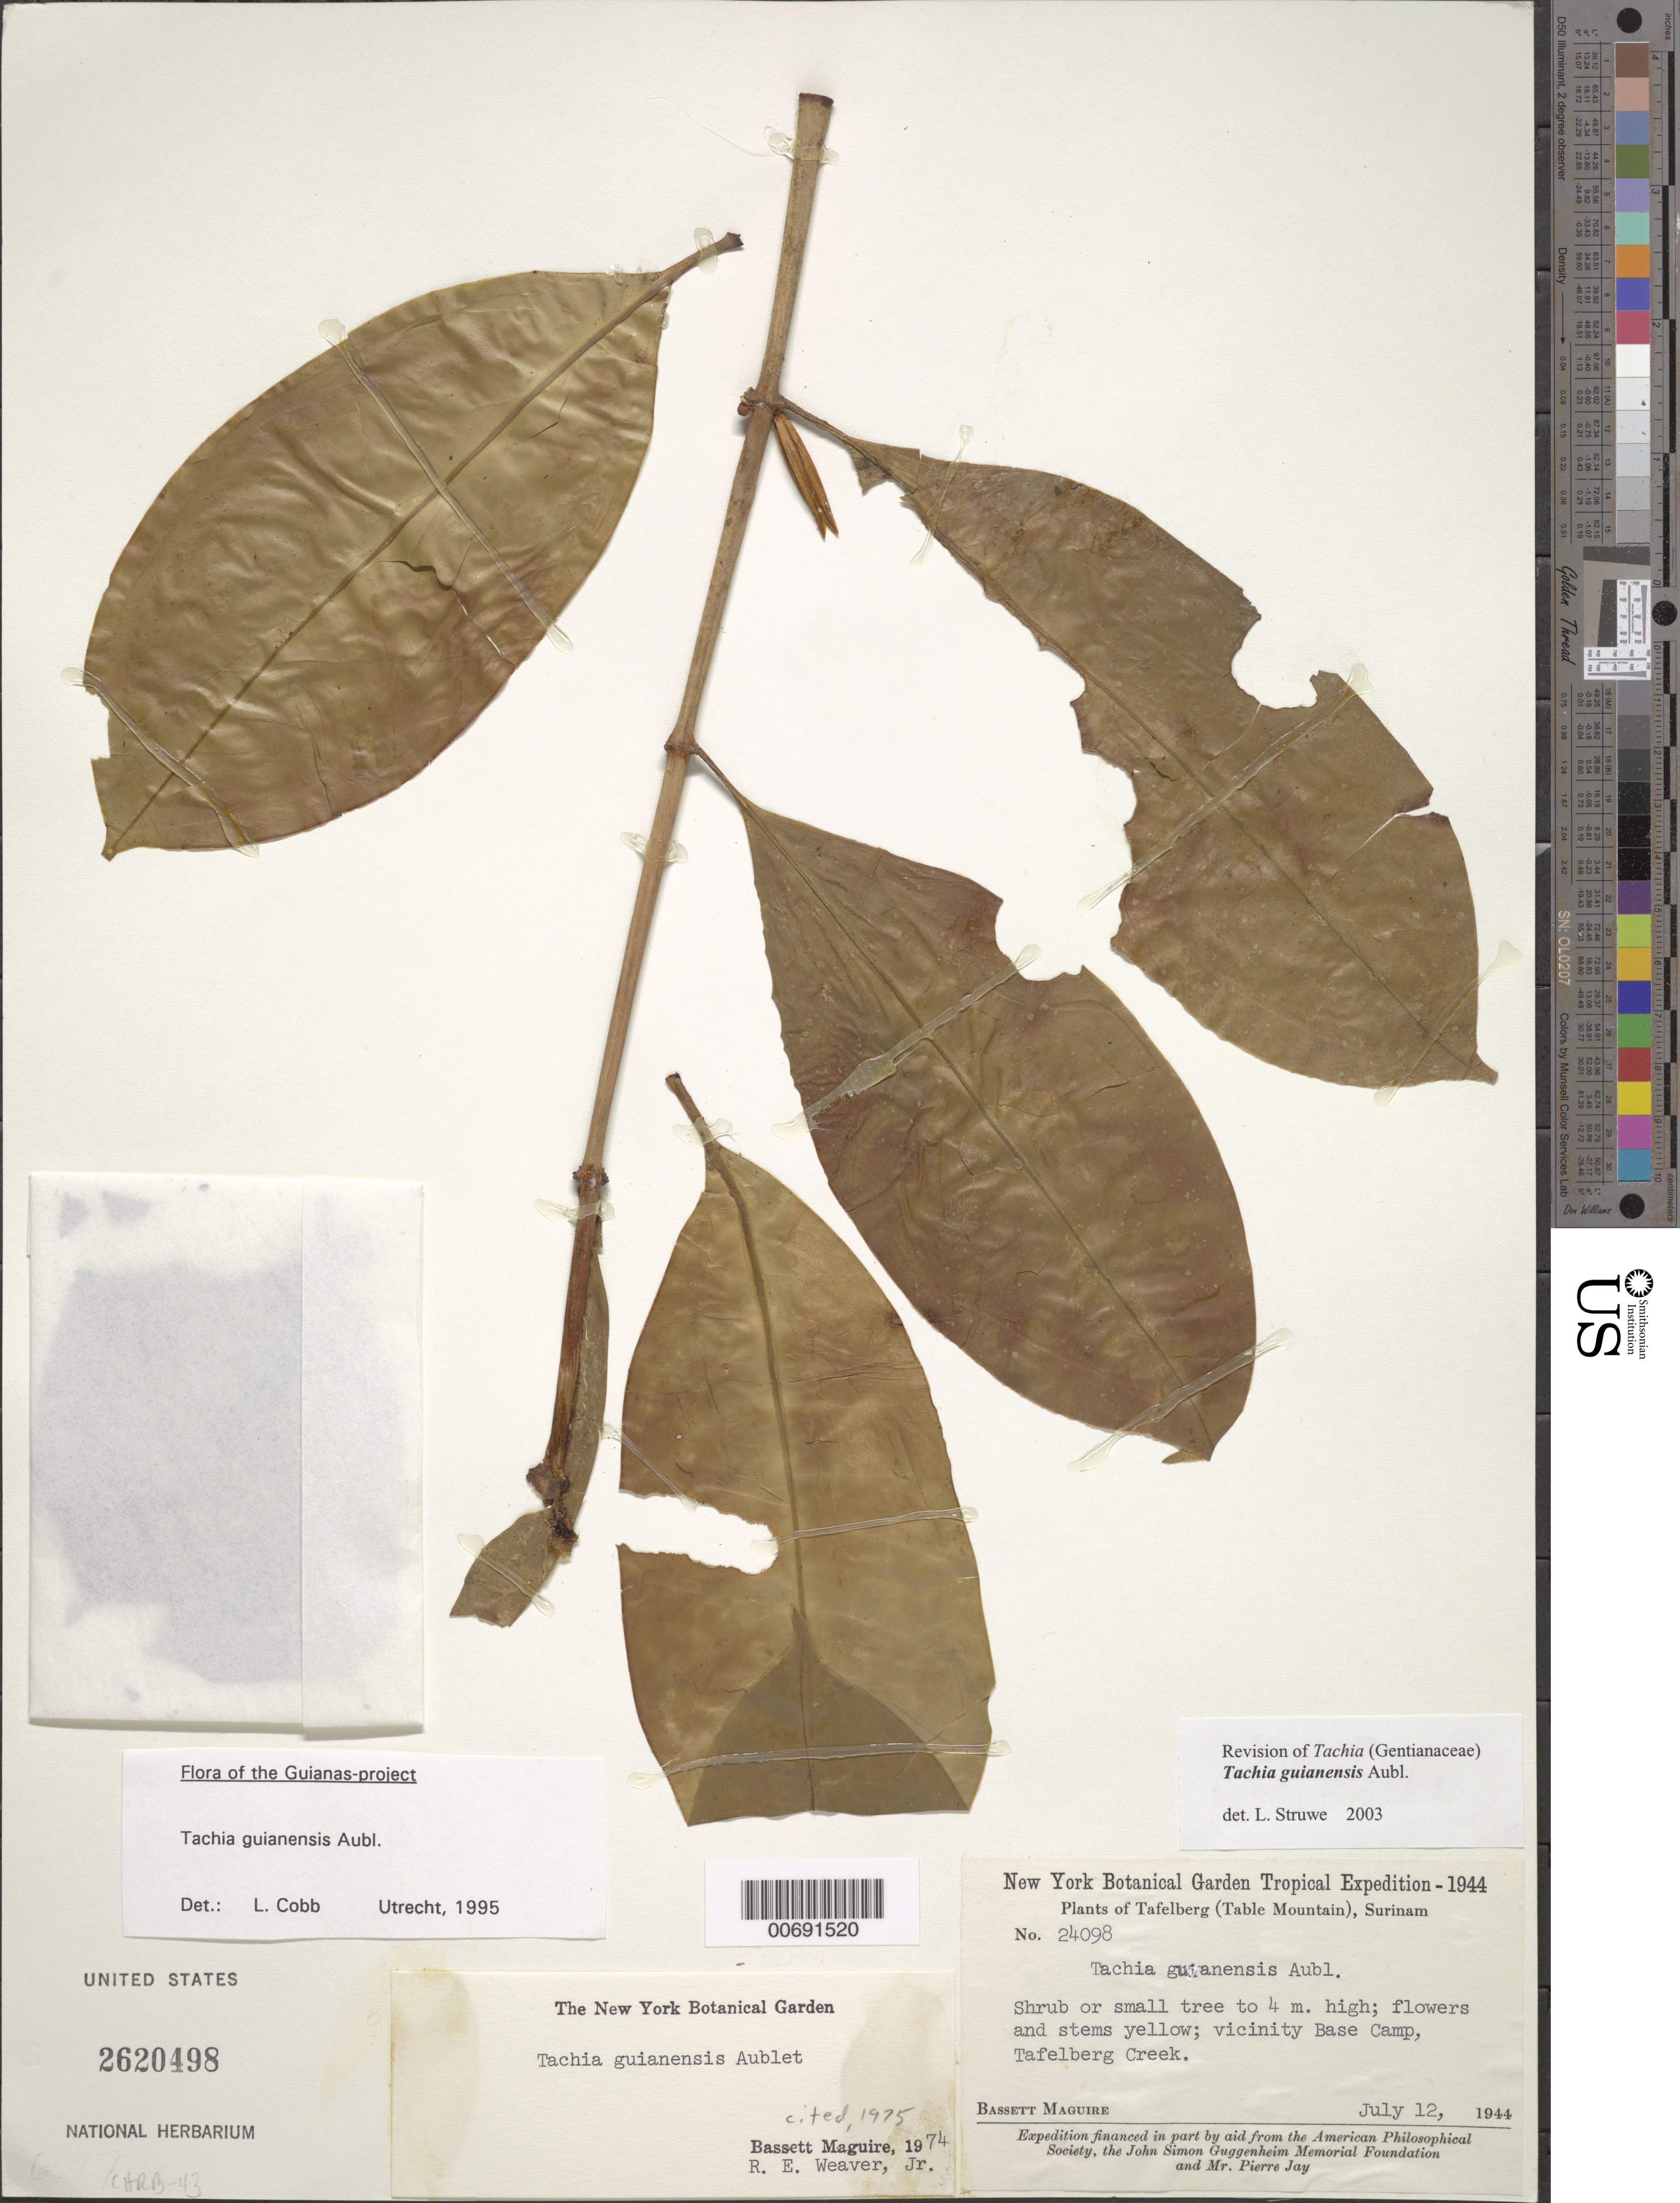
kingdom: Plantae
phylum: Tracheophyta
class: Magnoliopsida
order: Gentianales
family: Gentianaceae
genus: Tachia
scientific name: Tachia guianensis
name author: Aubl.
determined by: Cobb, L.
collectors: B. Maguire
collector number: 24098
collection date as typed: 12-Jul-44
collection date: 1944-07-12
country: Suriname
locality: Saramacca River, Tafelberg Creek, vicinity of Base Camp 1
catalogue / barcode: US 2620498